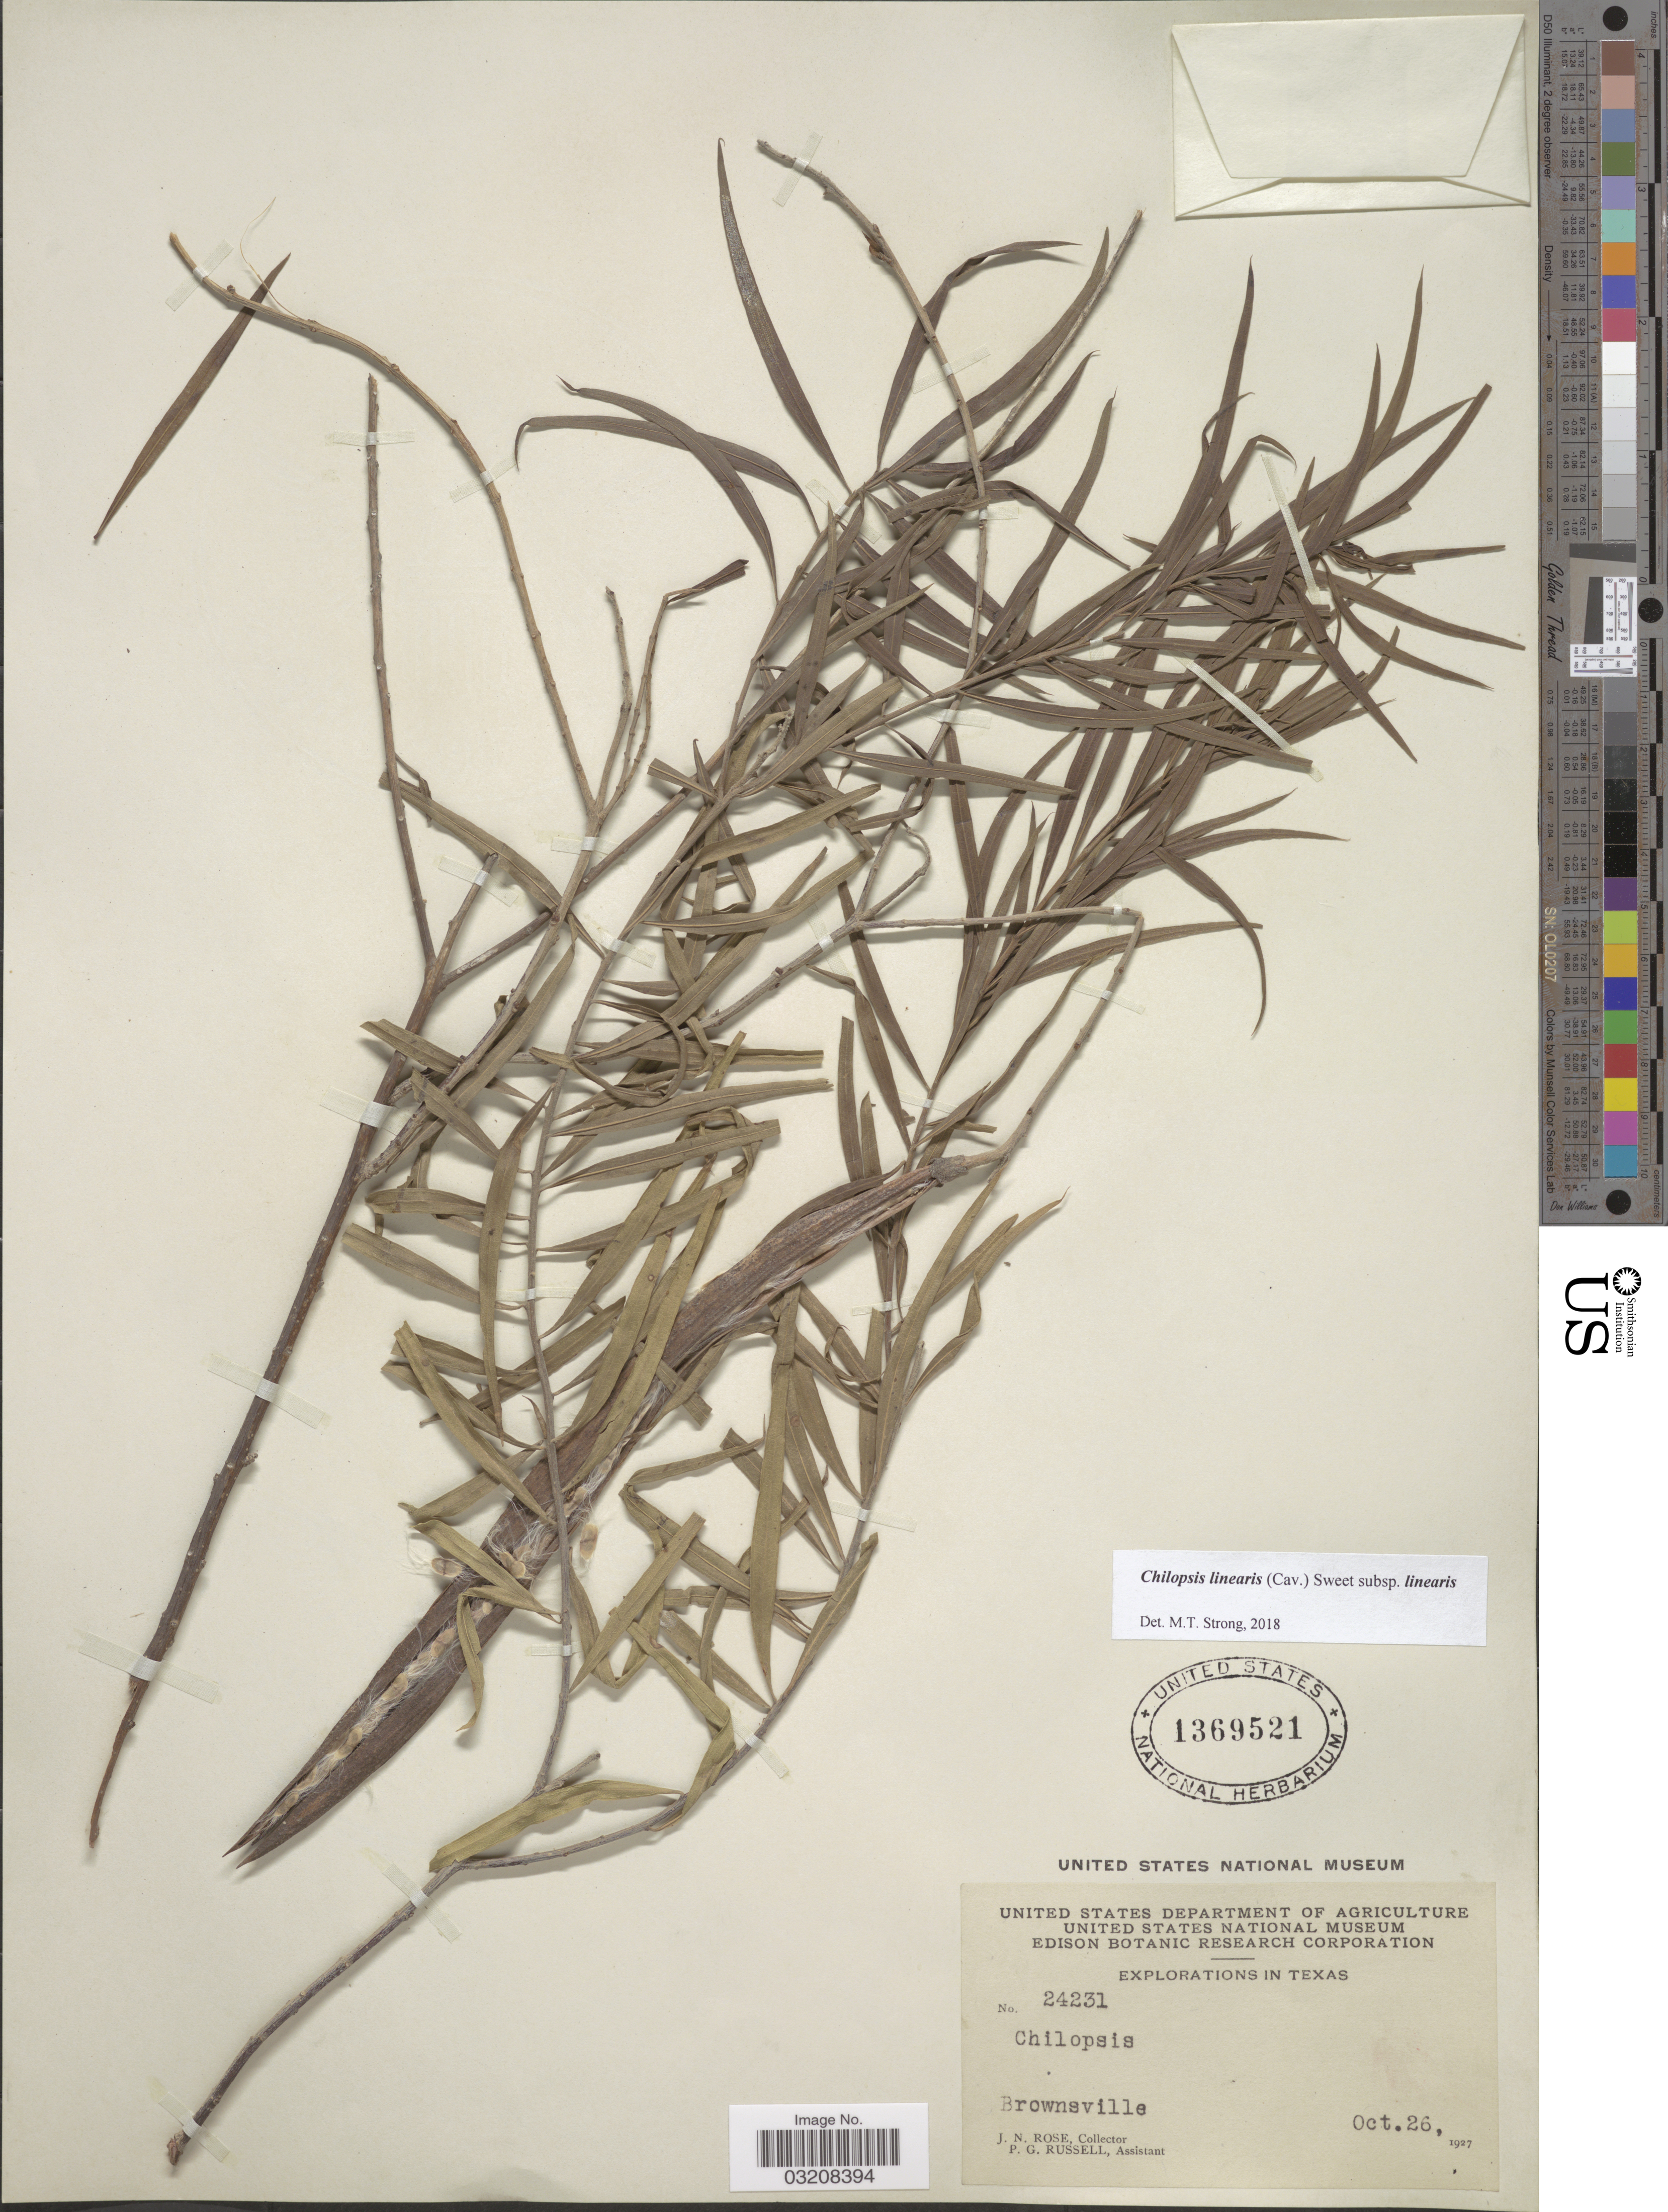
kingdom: Plantae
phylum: Tracheophyta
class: Magnoliopsida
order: Lamiales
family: Bignoniaceae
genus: Chilopsis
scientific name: Chilopsis linearis subsp. linearis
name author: (Cav.) Sweet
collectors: J. N. Rose & P. G. Russell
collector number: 24231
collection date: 1927-10-26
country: United States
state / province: Texas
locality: Brownsville.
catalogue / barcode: US 1369521